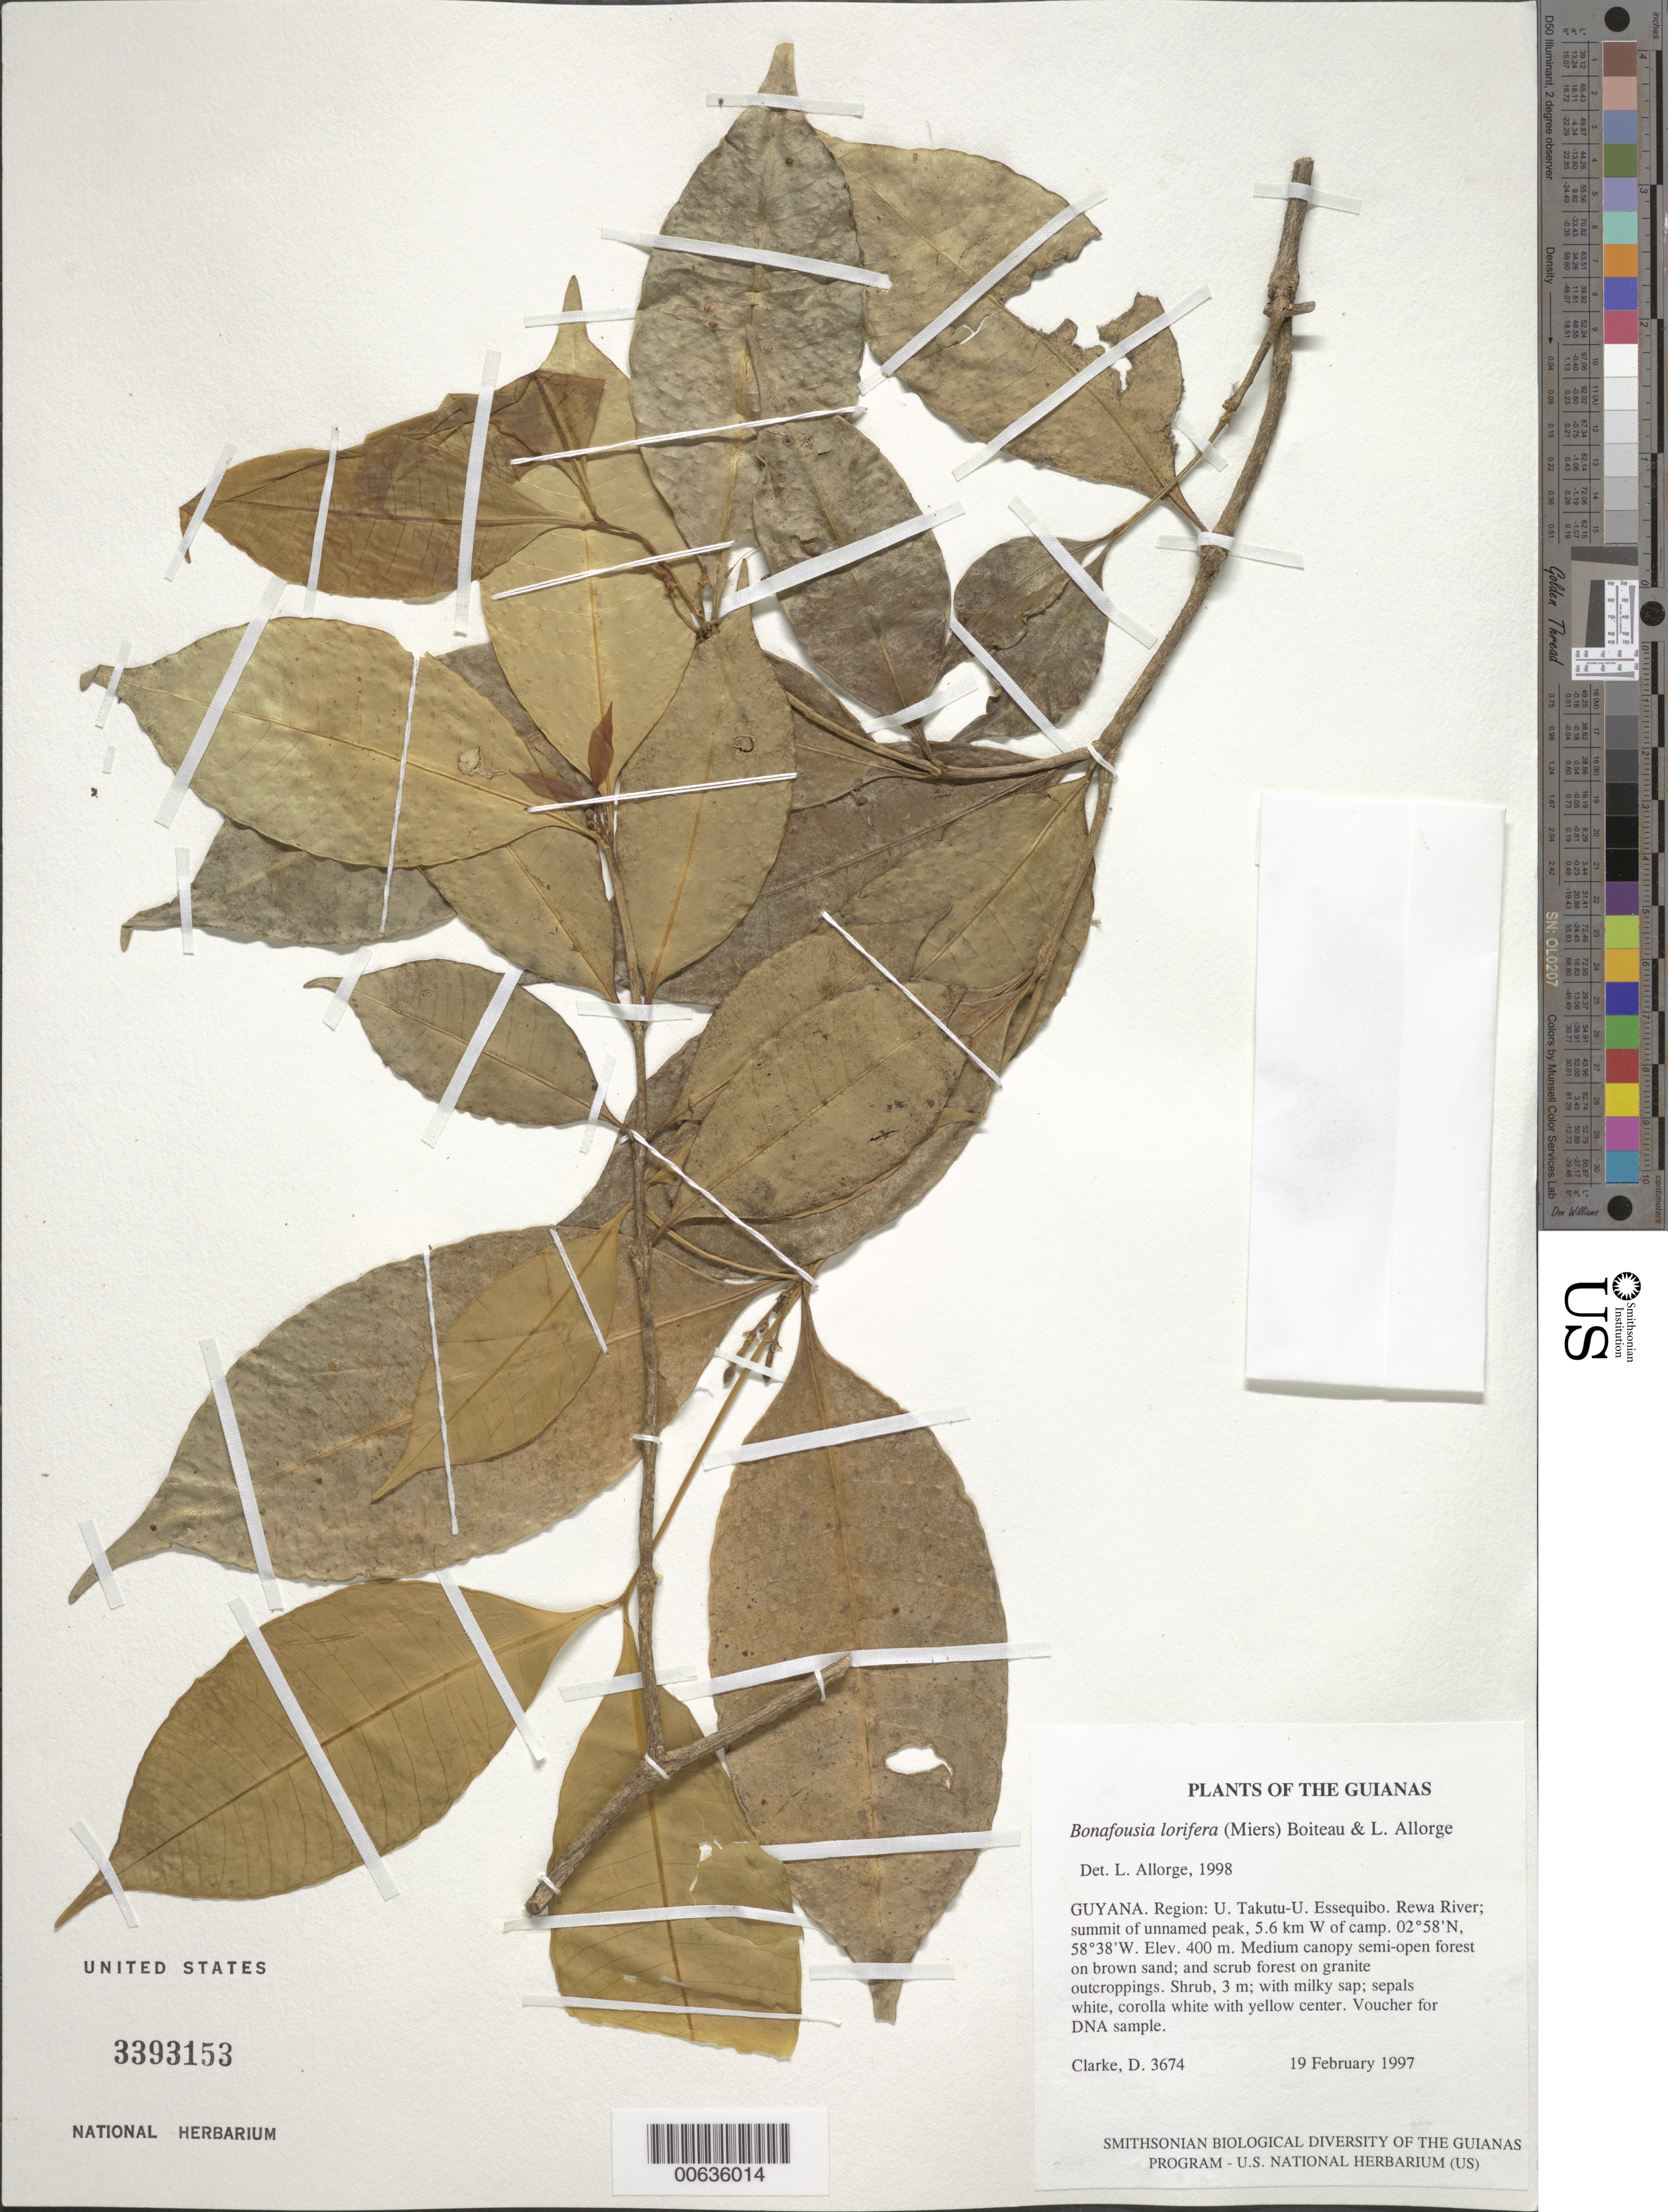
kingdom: Plantae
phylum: Tracheophyta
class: Magnoliopsida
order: Gentianales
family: Apocynaceae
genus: Bonafousia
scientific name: Bonafousia lorifera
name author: (Miers) Boiteau & L. Allorge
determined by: Allorge, L.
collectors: H. D. Clarke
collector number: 3674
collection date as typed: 19 February 1997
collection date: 1997-02-19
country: Guyana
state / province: U. Takutu-U. Essequibo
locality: Rewa River; summit of unnamed peak, 5.6 km W of camp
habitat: Medium canopy semi-open forest on brown sand; and scrub forest on granite outcroppings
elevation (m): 400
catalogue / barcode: US 3393153